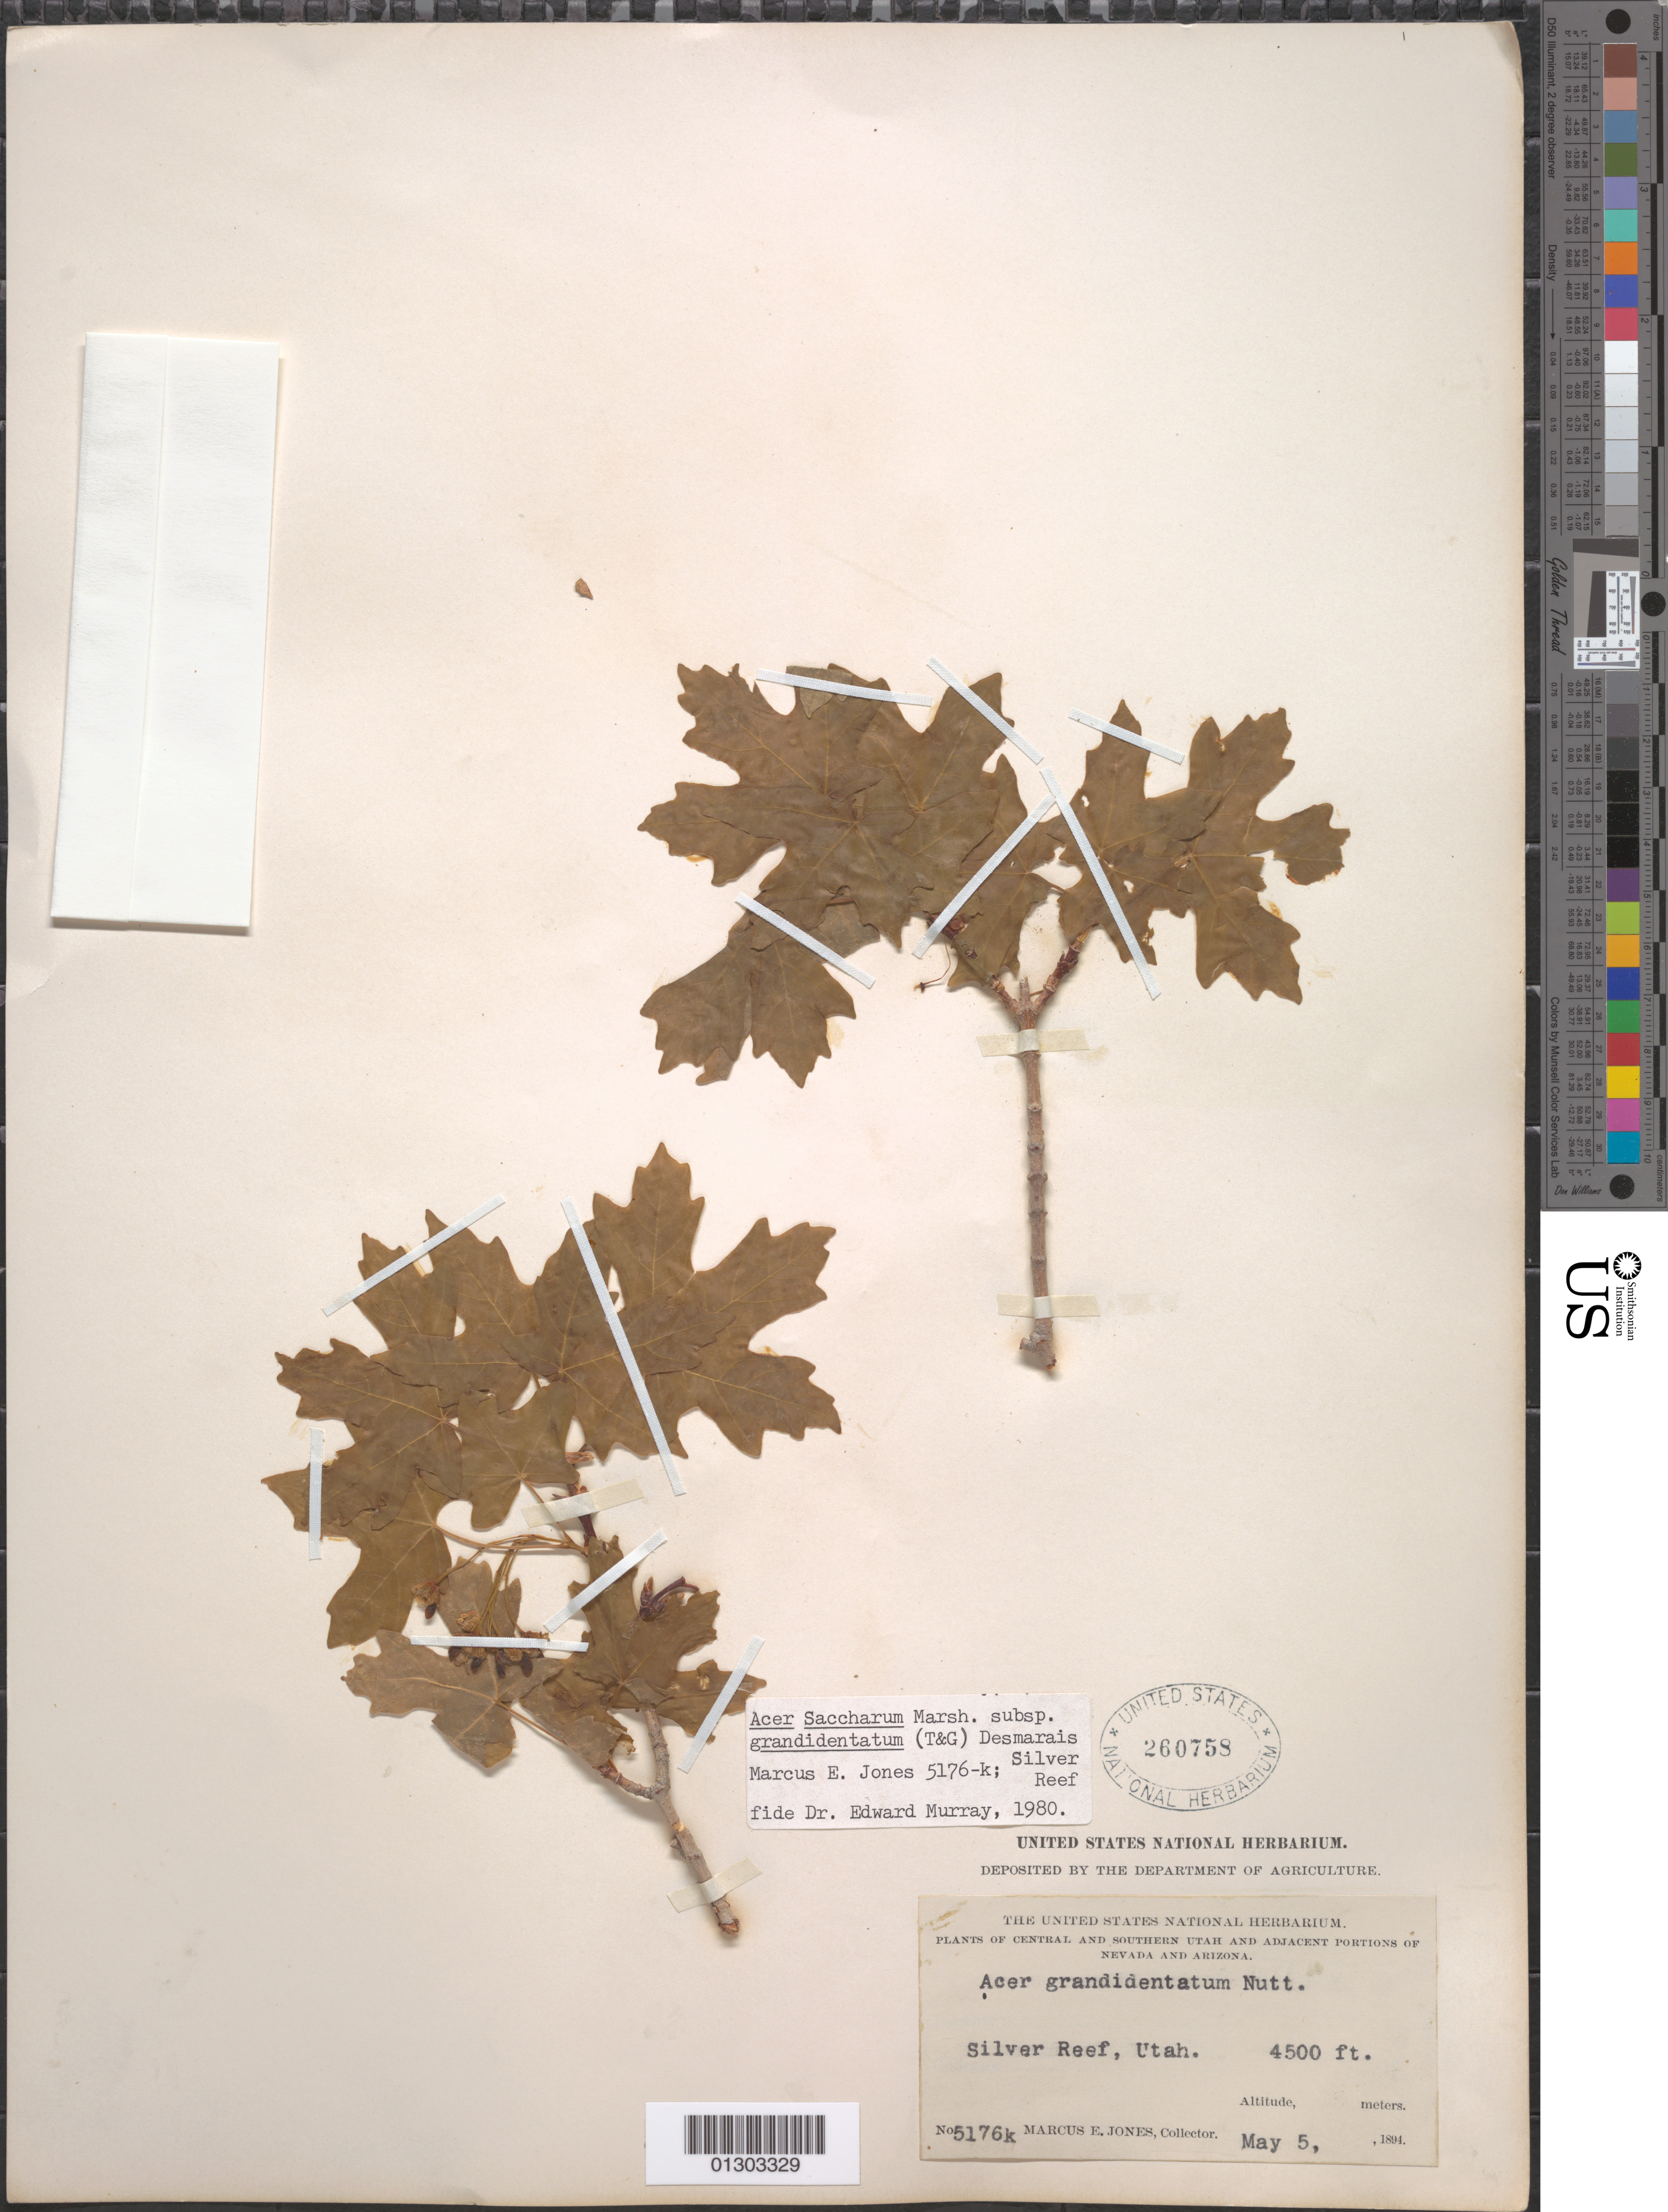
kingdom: Plantae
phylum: Tracheophyta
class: Magnoliopsida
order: Sapindales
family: Sapindaceae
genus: Acer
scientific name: Acer grandidentatum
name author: Nutt.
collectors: M. E. Jones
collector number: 5176 k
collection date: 1894-05-05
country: United States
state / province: Utah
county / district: Washington County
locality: Silver Reef.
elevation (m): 1372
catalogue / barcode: US 260758